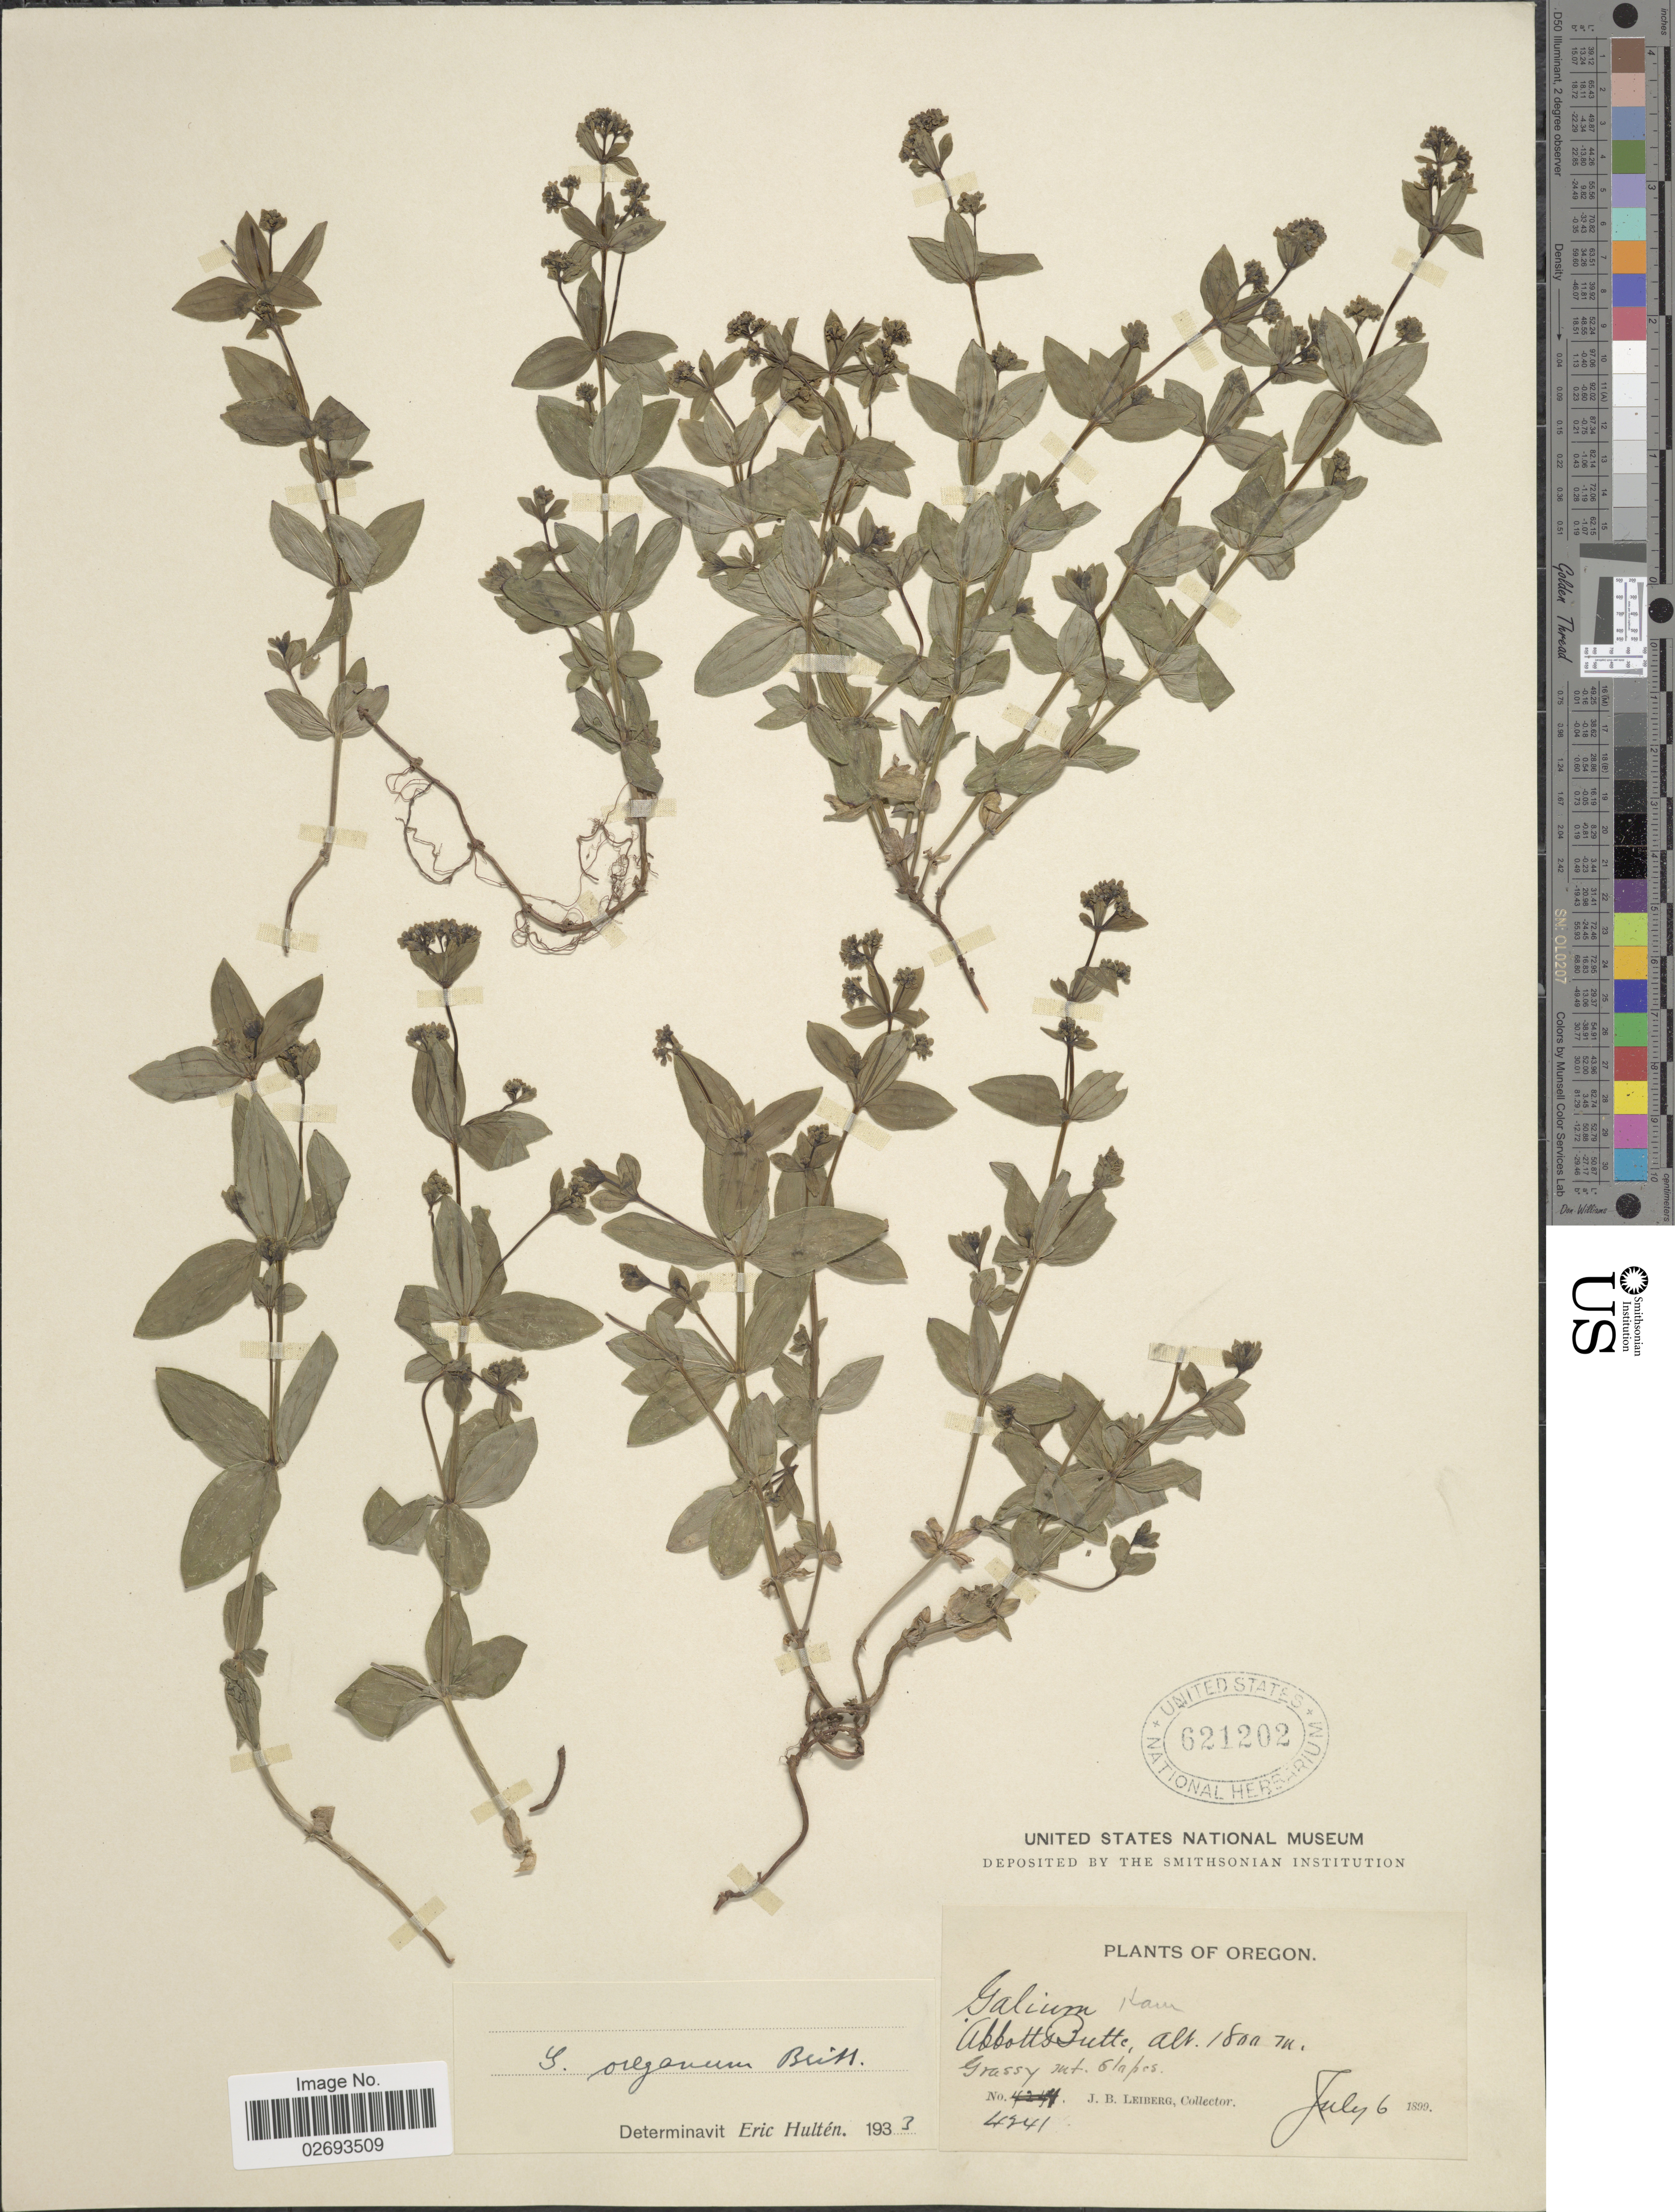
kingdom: Plantae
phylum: Tracheophyta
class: Magnoliopsida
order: Gentianales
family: Rubiaceae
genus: Galium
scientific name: Galium oreganum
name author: Britton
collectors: J. B. Leiberg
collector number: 4241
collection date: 1899-07-06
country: United States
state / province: Oregon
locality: Abbotts Butte, Grassy Mt. slopes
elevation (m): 1800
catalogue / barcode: US 621202